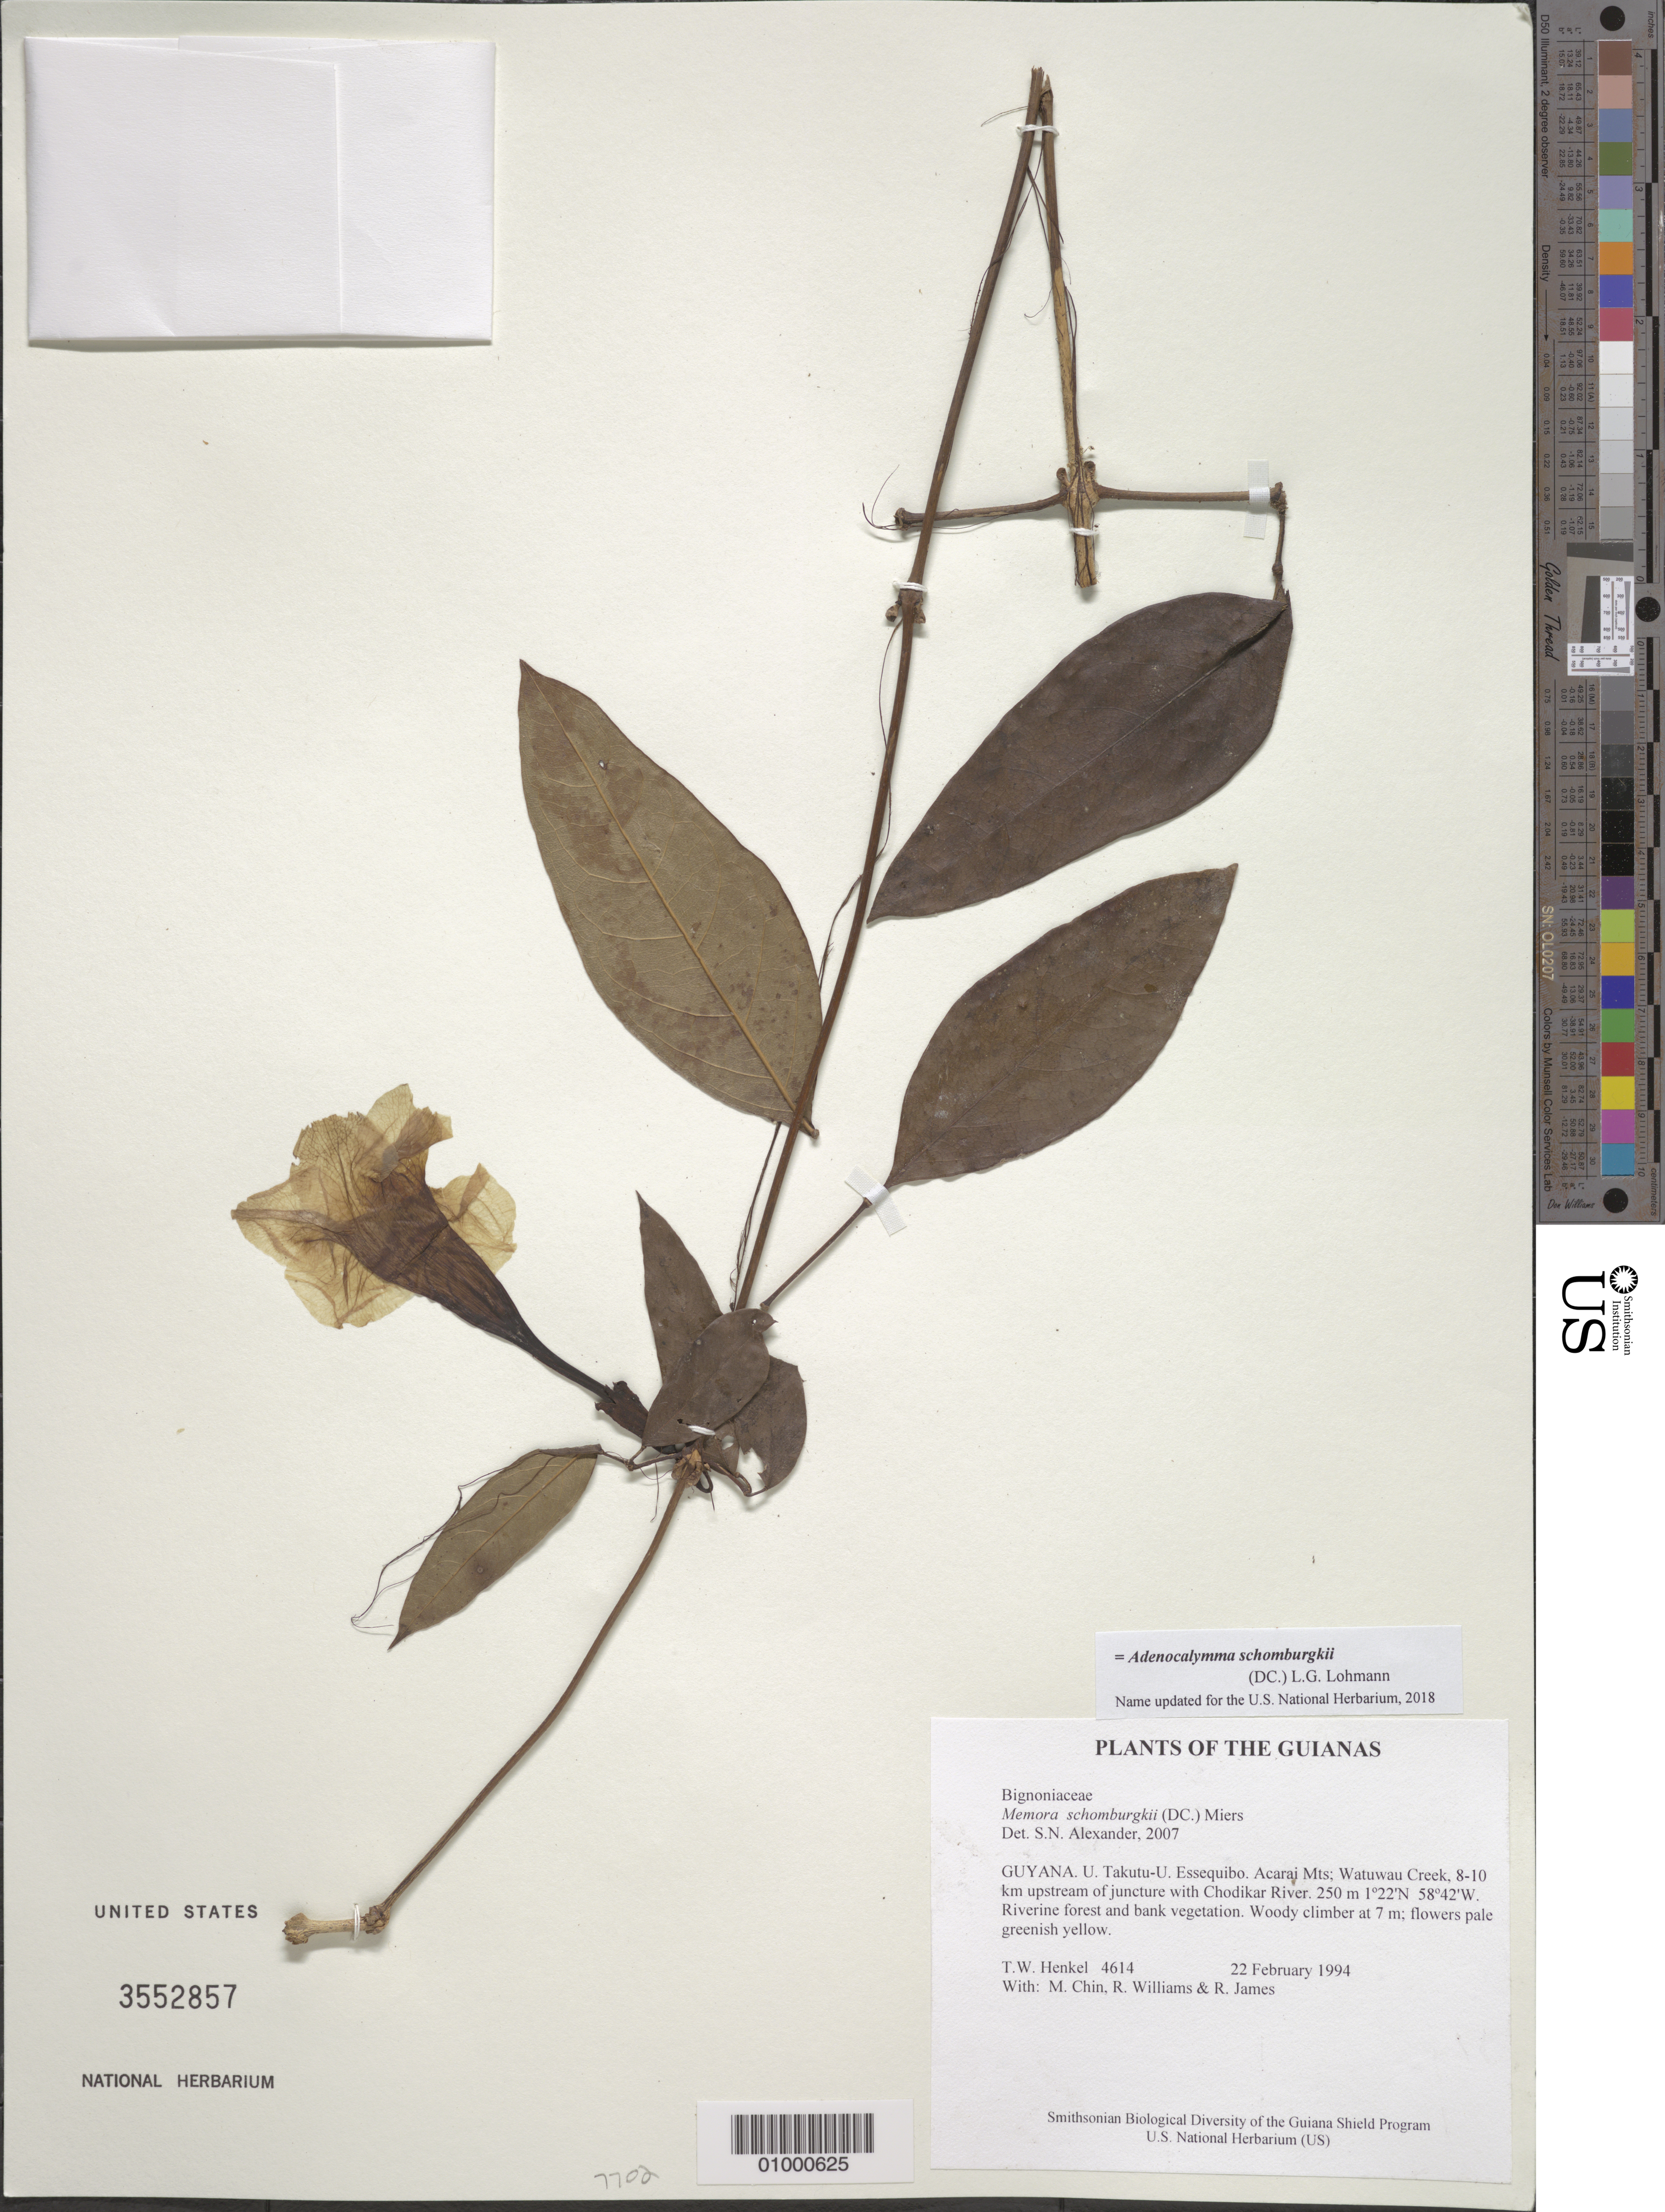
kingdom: Plantae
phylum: Tracheophyta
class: Magnoliopsida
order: Lamiales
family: Bignoniaceae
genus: Adenocalymma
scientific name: Adenocalymma schomburgkii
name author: (DC.) L.G. Lohmann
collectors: T. Henkel, M. Chin, R. Williams & R. James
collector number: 4614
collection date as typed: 22 February 1994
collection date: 1994-02-22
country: Guyana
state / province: U. Takutu-U. Essequibo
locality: Acarai Mts; Watuwau Creek, 8-10 km upstream of juncture with Chodikar River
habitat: Riverine forest and bank vegetation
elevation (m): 250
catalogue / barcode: US 3552857